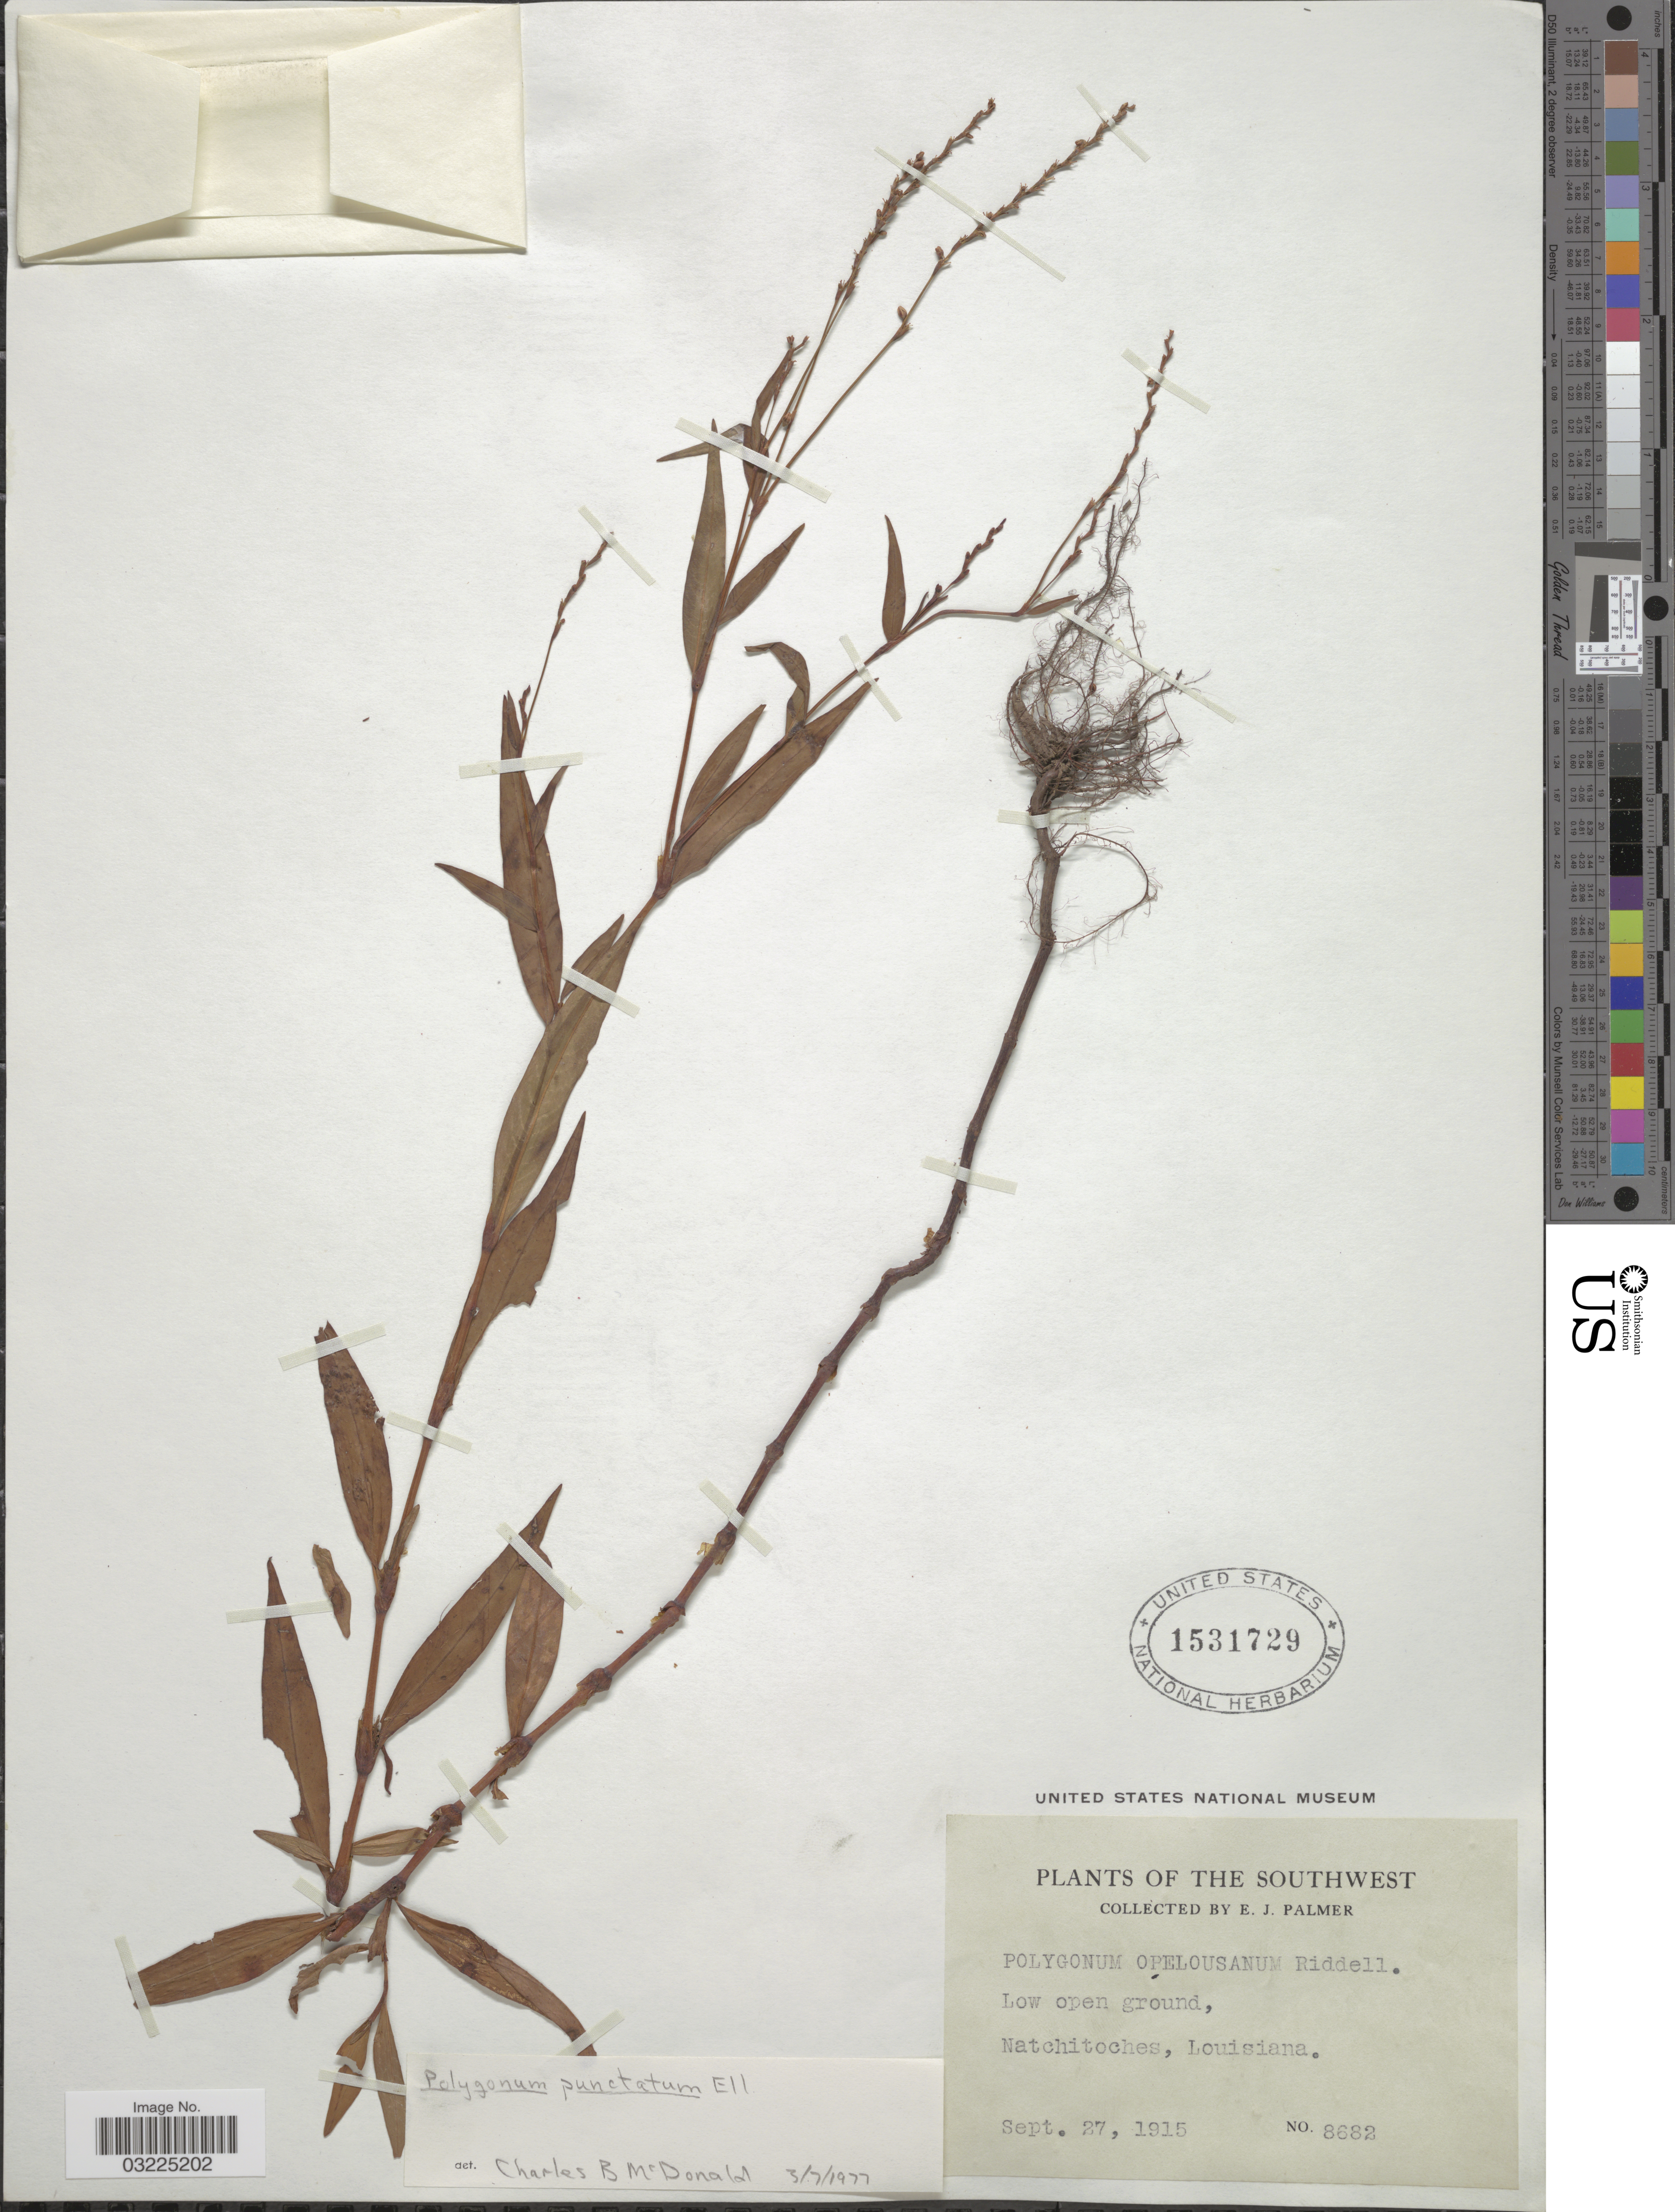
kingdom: Plantae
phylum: Tracheophyta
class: Magnoliopsida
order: Caryophyllales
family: Polygonaceae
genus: Persicaria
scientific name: Persicaria punctata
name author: (Elliott) Small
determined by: Atha, D. E.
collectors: E. J. Palmer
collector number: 8682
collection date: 1915-09-27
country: United States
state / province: Louisiana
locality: The Southwest, Natchitoches, Louisiana.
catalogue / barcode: US 1531729